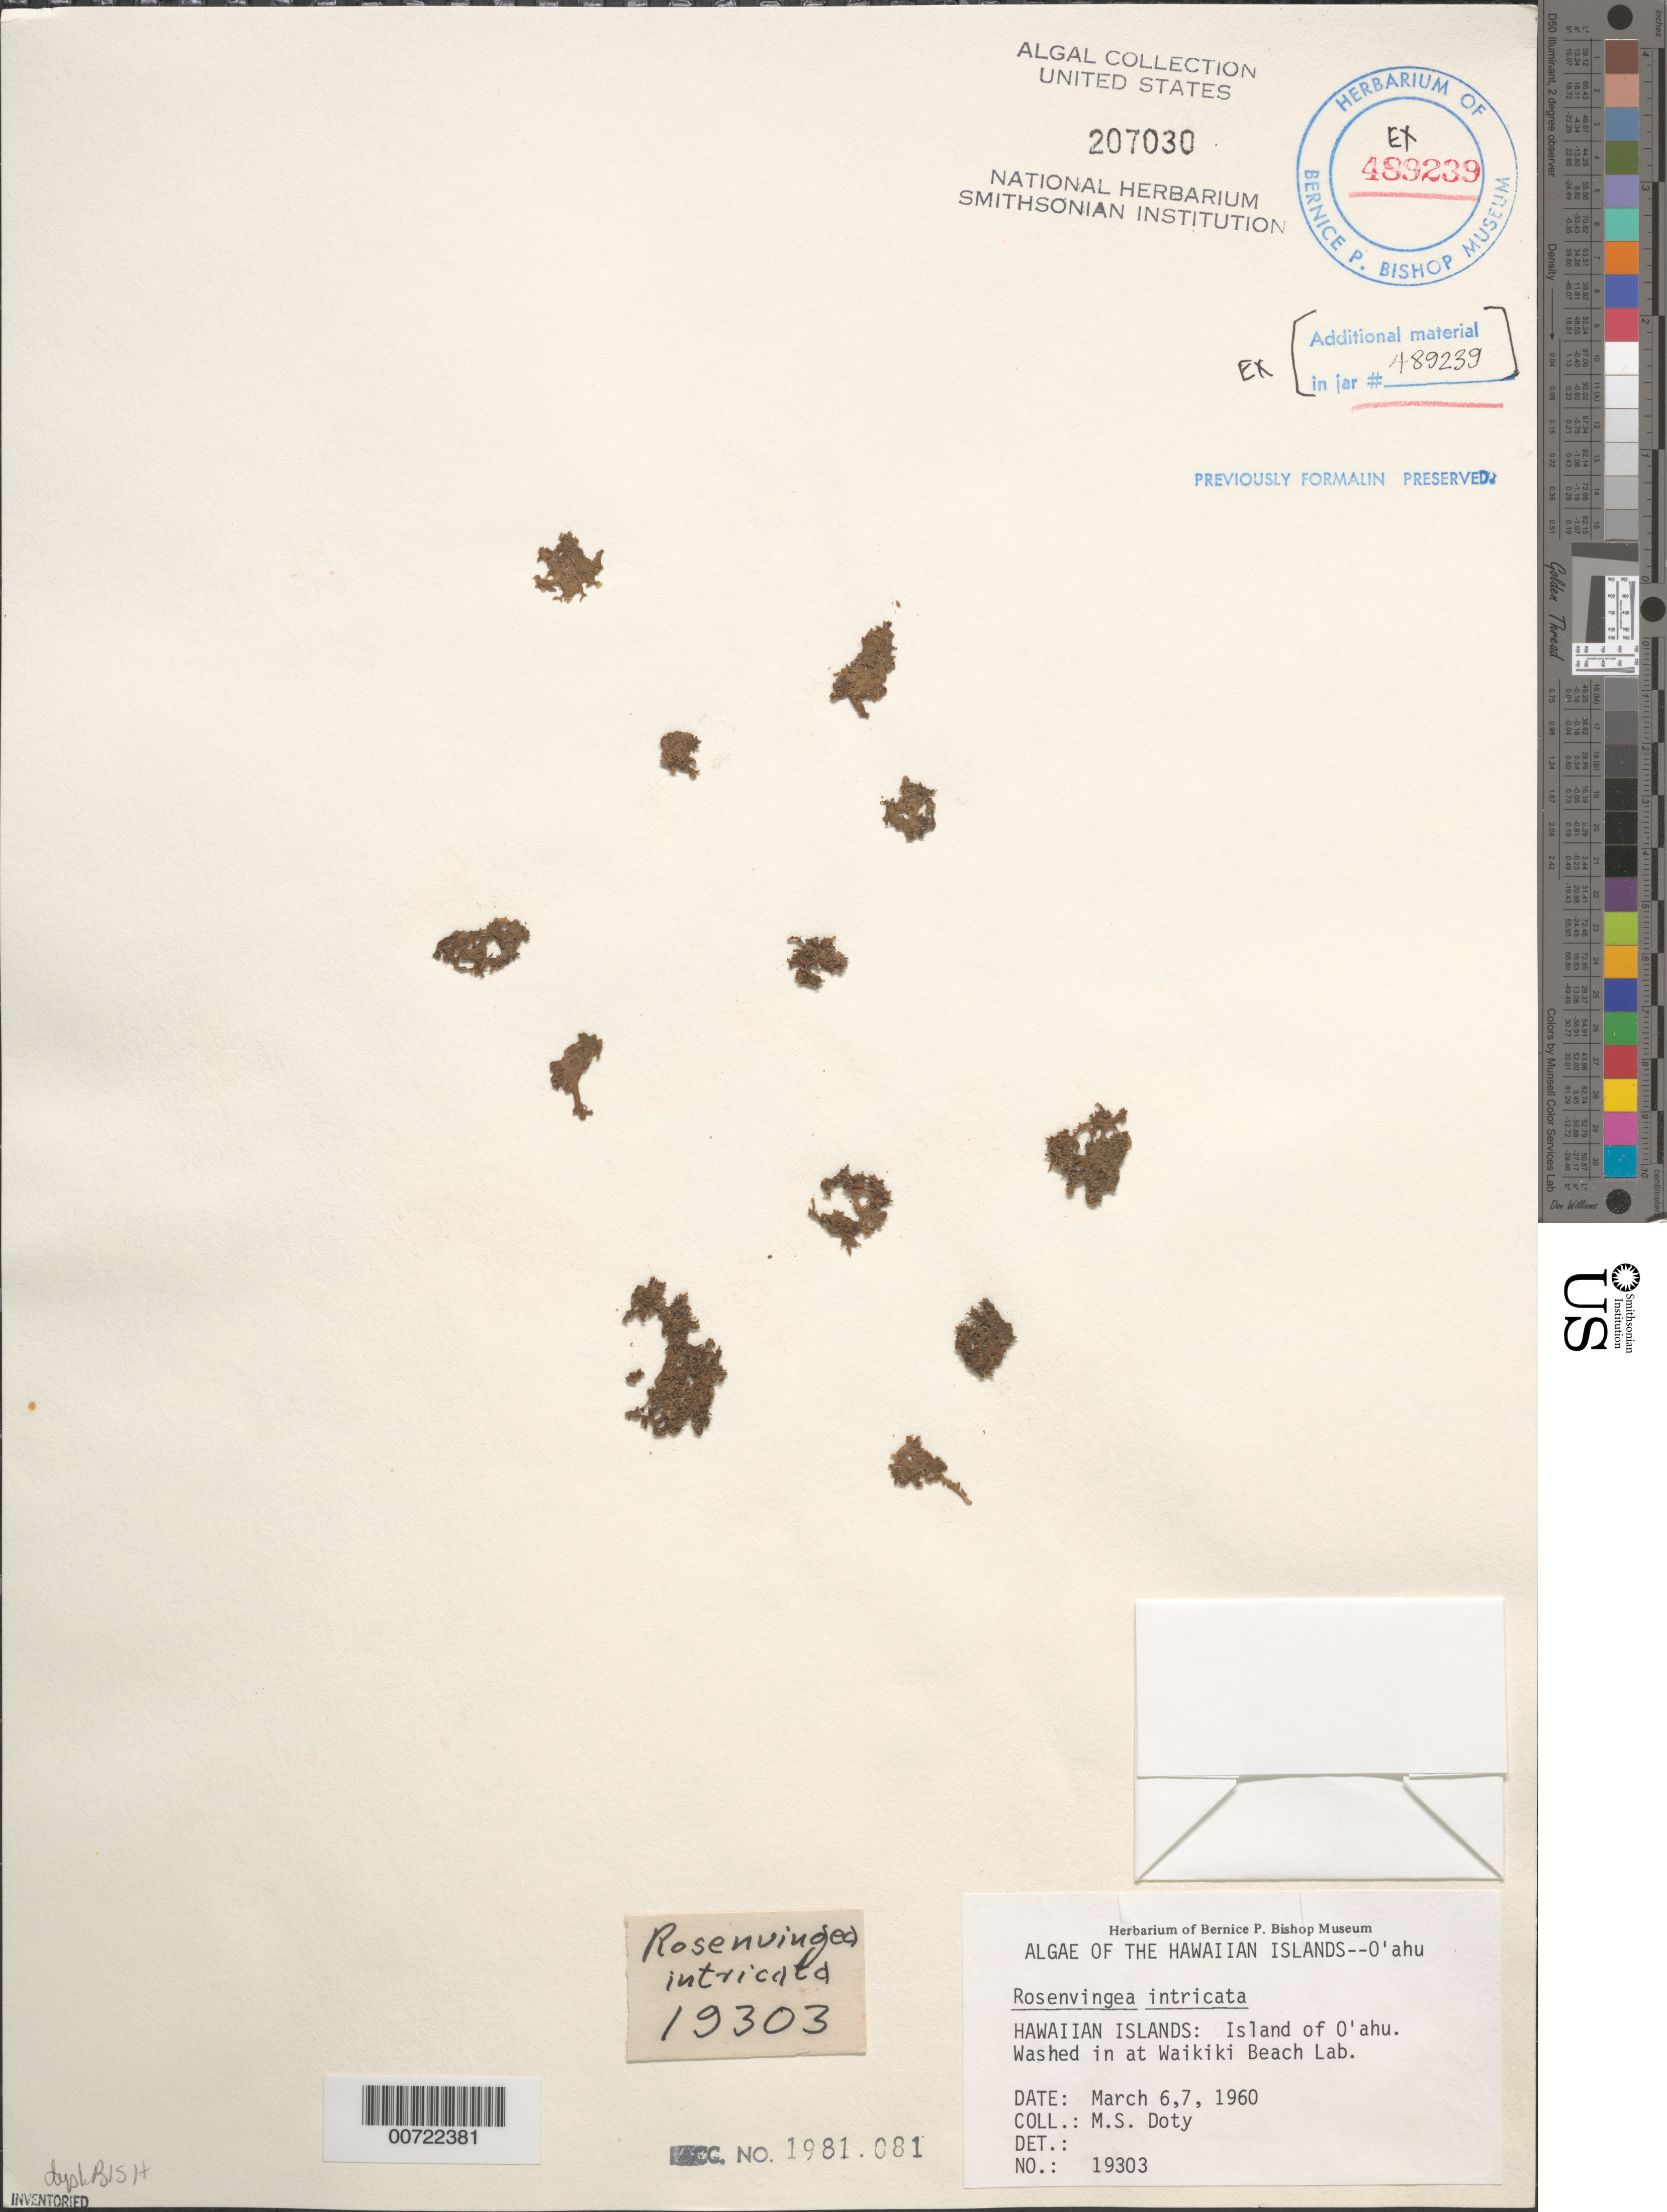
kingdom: Chromista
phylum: Ochrophyta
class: Phaeophyceae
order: Scytosiphonales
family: Scytosiphonaceae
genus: Rosenvingea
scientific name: Rosenvingea endiviifolia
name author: (Martius) M.J. Wynne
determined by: Algae name updating Project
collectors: M. S. Doty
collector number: MSD 19303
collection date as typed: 06 Mar 1960 and 07 Mar 1960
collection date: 1960-03-06,1960-03-07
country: United States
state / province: Hawaii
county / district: Honolulu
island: Oahu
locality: Waikiki, Waikiki Beach Laboratory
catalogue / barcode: US 207030